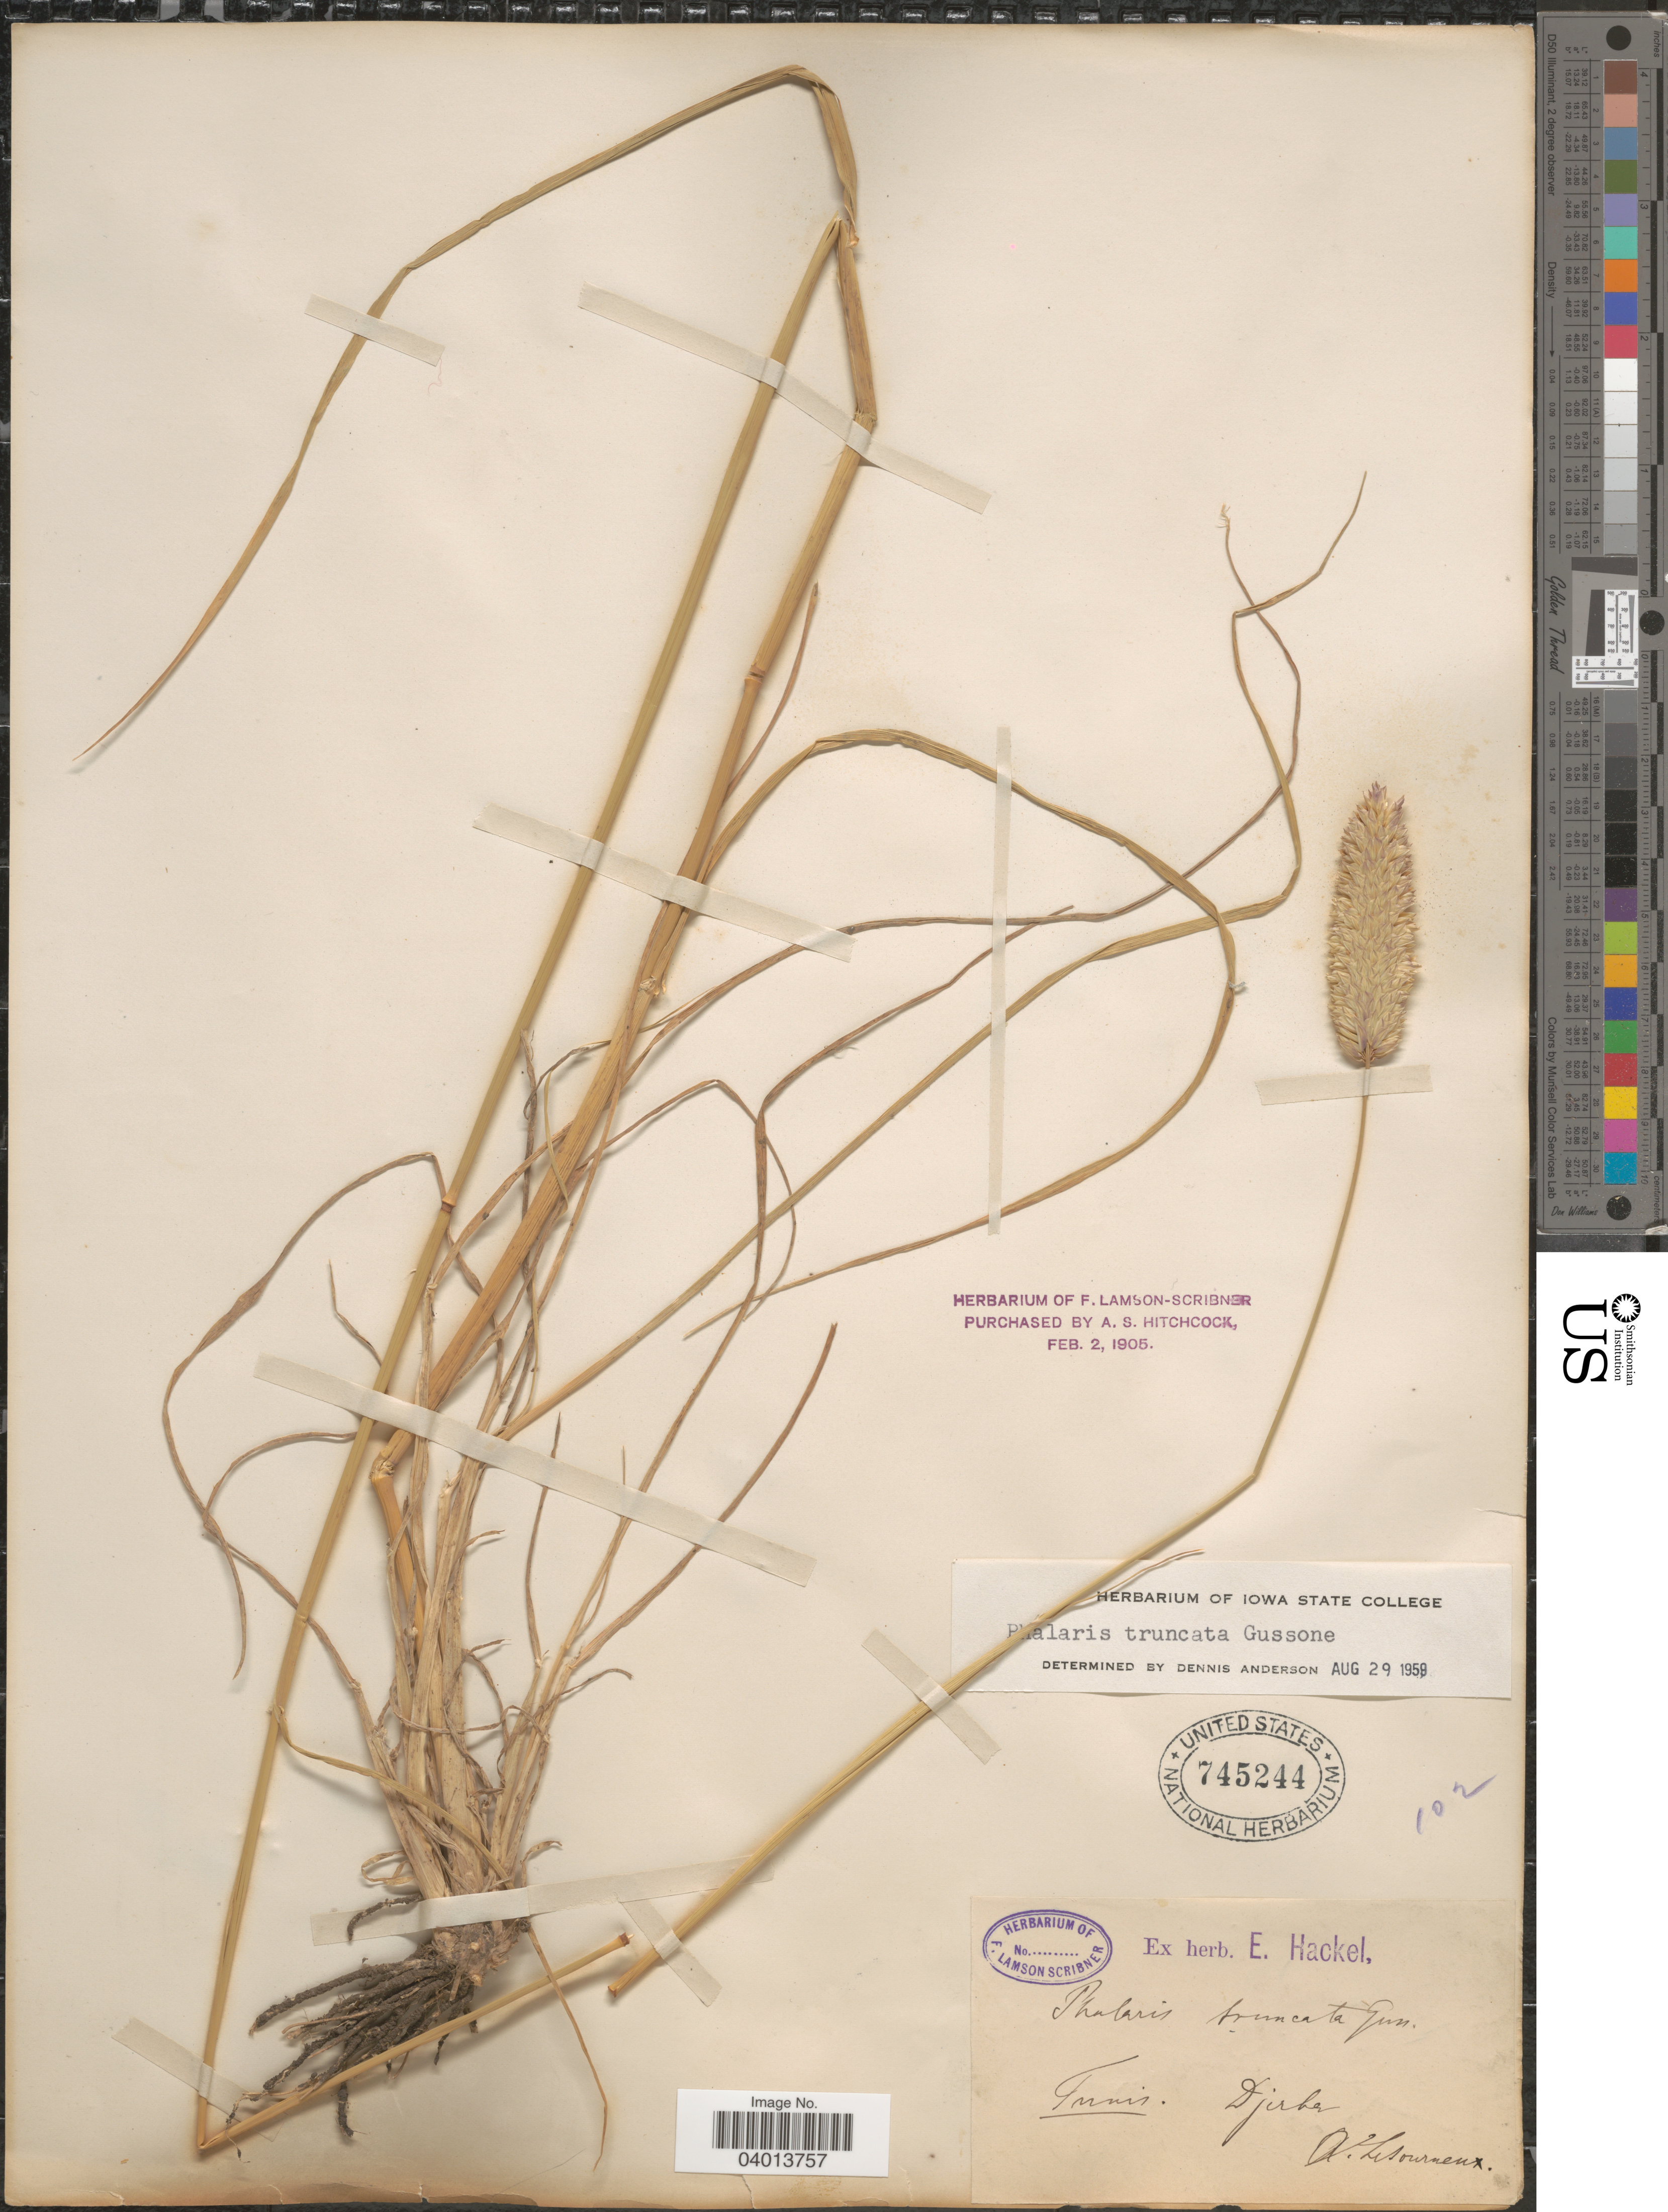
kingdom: Plantae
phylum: Tracheophyta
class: Liliopsida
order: Poales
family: Poaceae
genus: Phalaris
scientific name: Phalaris truncata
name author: Gussone ex Bertol.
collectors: A. Letourneux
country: Tunisia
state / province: Tunis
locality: Djerka.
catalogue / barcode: US 745244